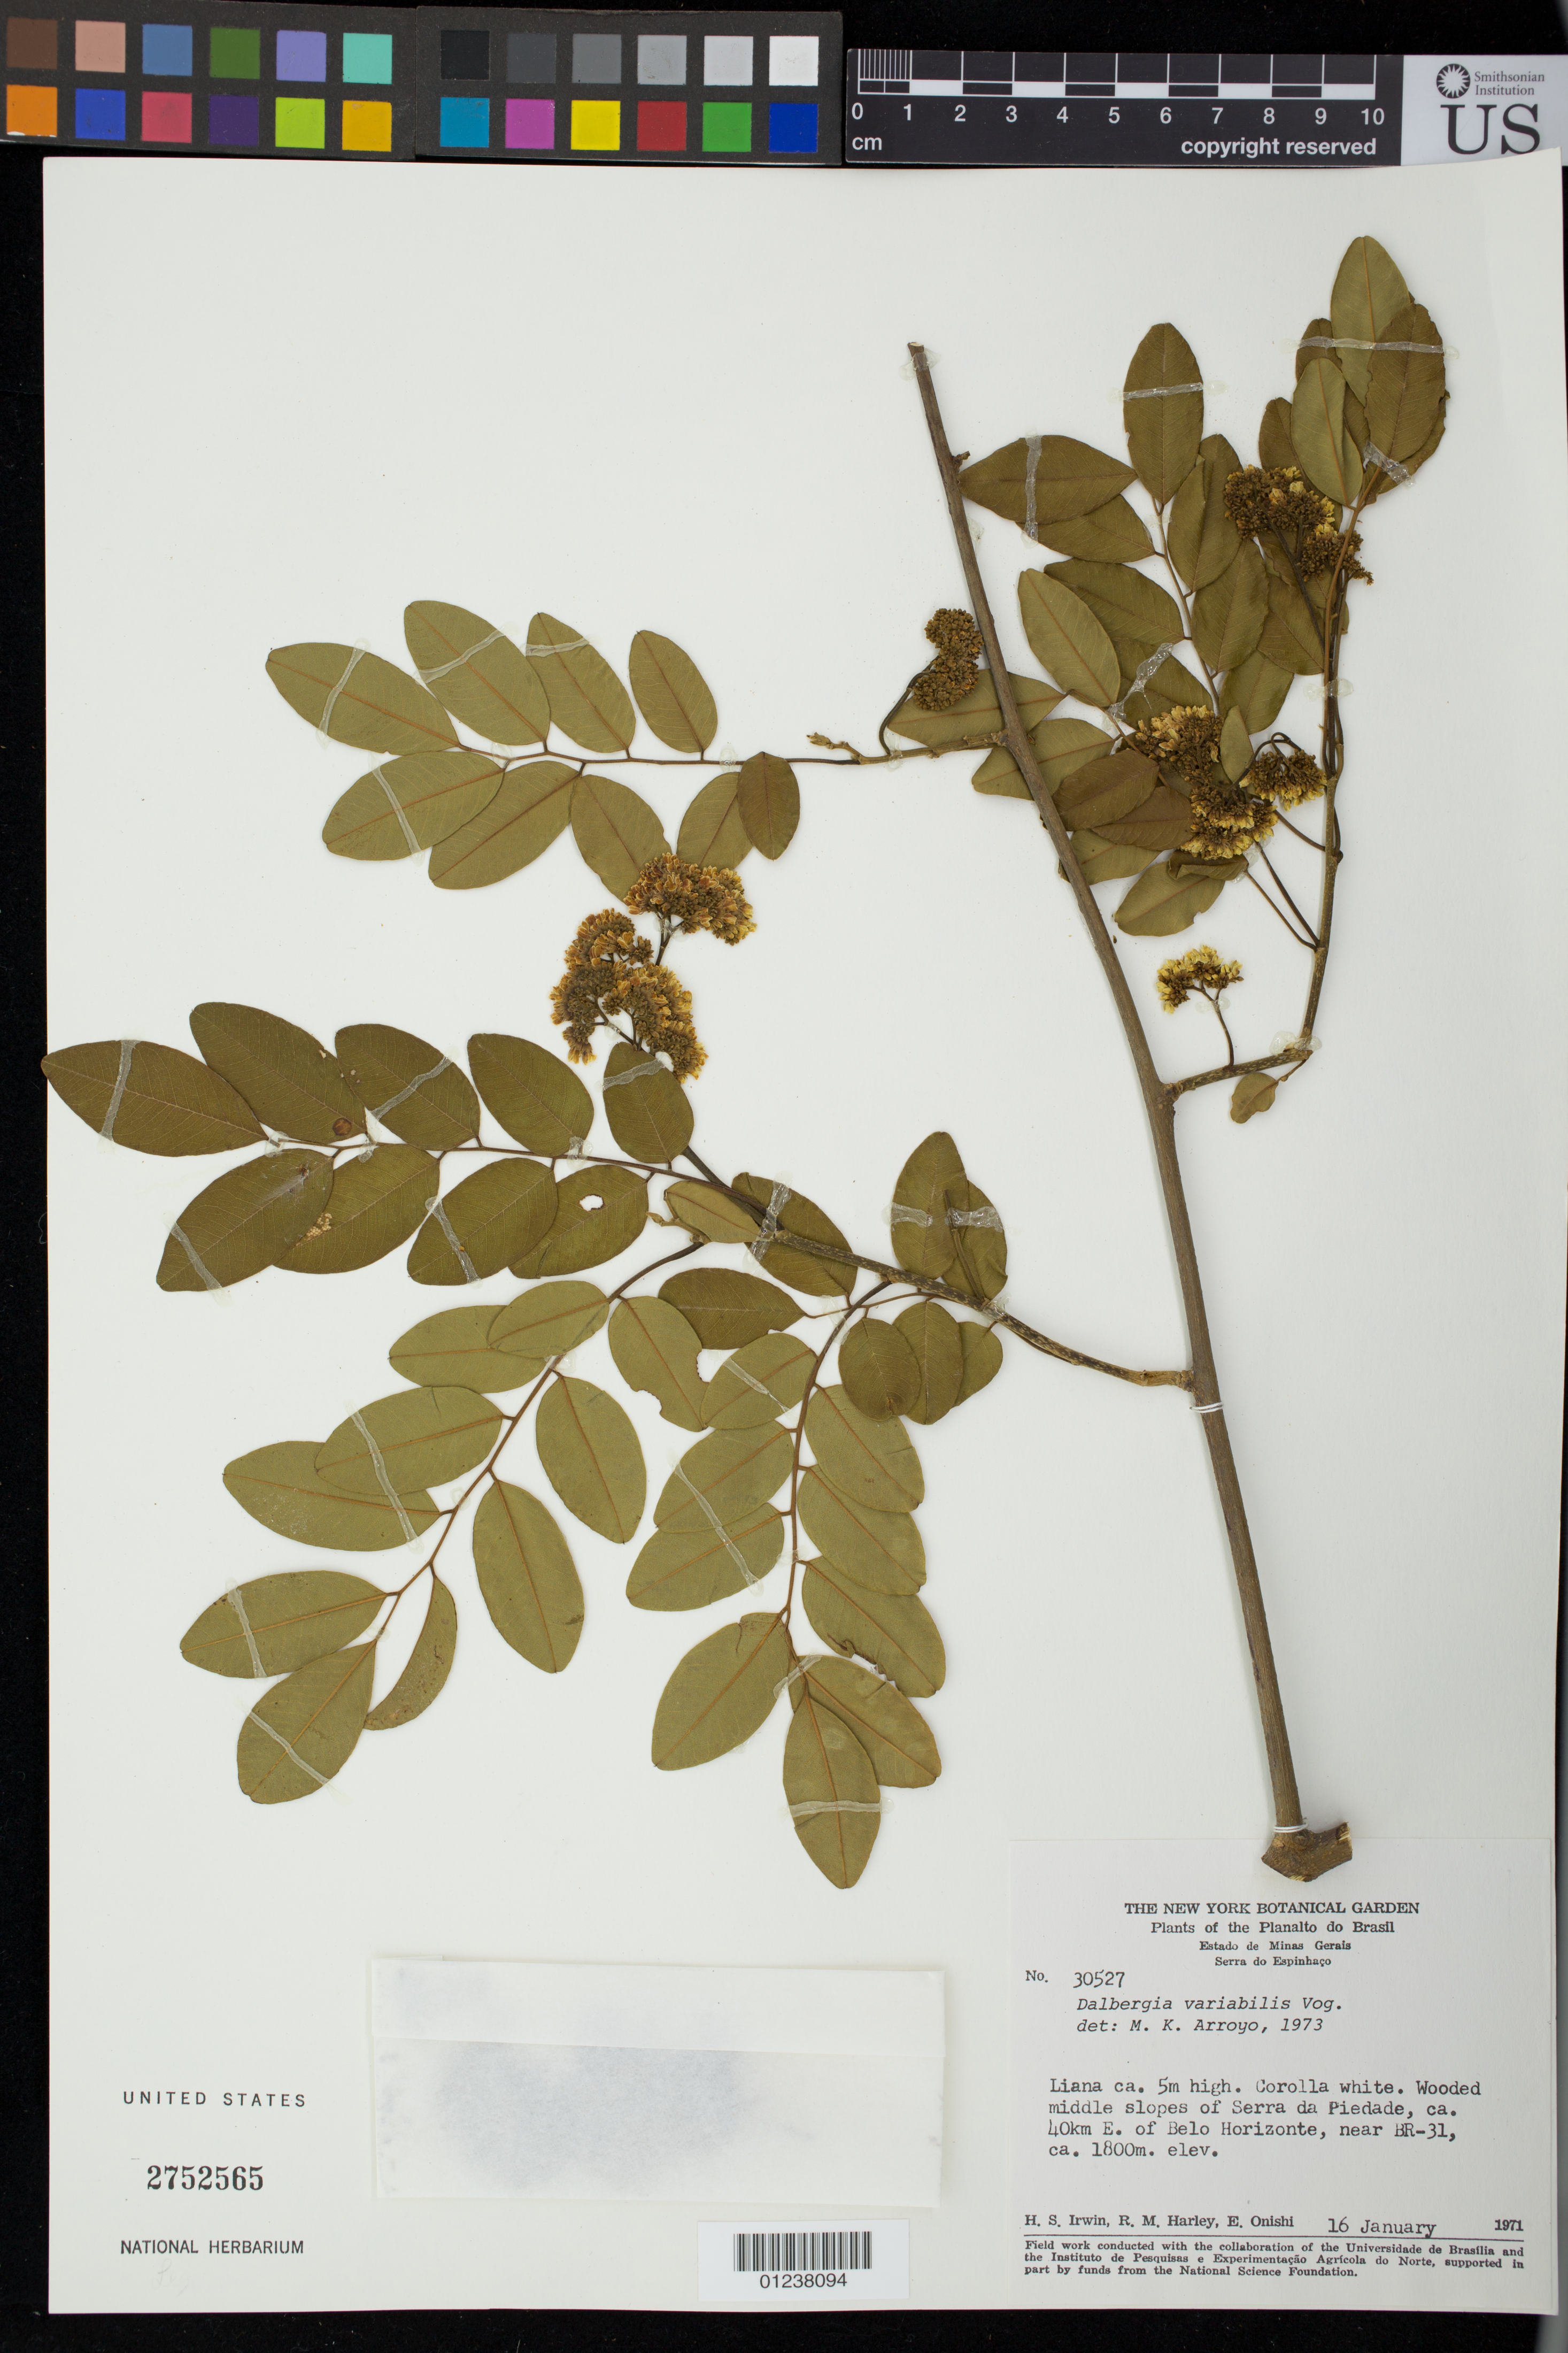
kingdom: Plantae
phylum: Tracheophyta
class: Magnoliopsida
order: Fabales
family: Fabaceae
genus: Dalbergia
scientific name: Dalbergia frutescens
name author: (Vell.) Britton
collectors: H. Irwin, R. M. Harley & E. Onishi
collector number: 30527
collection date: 1971-01-16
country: Brazil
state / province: Minas Gerais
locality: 40km E. of Belo Horizonte, near BR-31, Serra do Espinhaco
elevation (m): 1800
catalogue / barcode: US 2752565